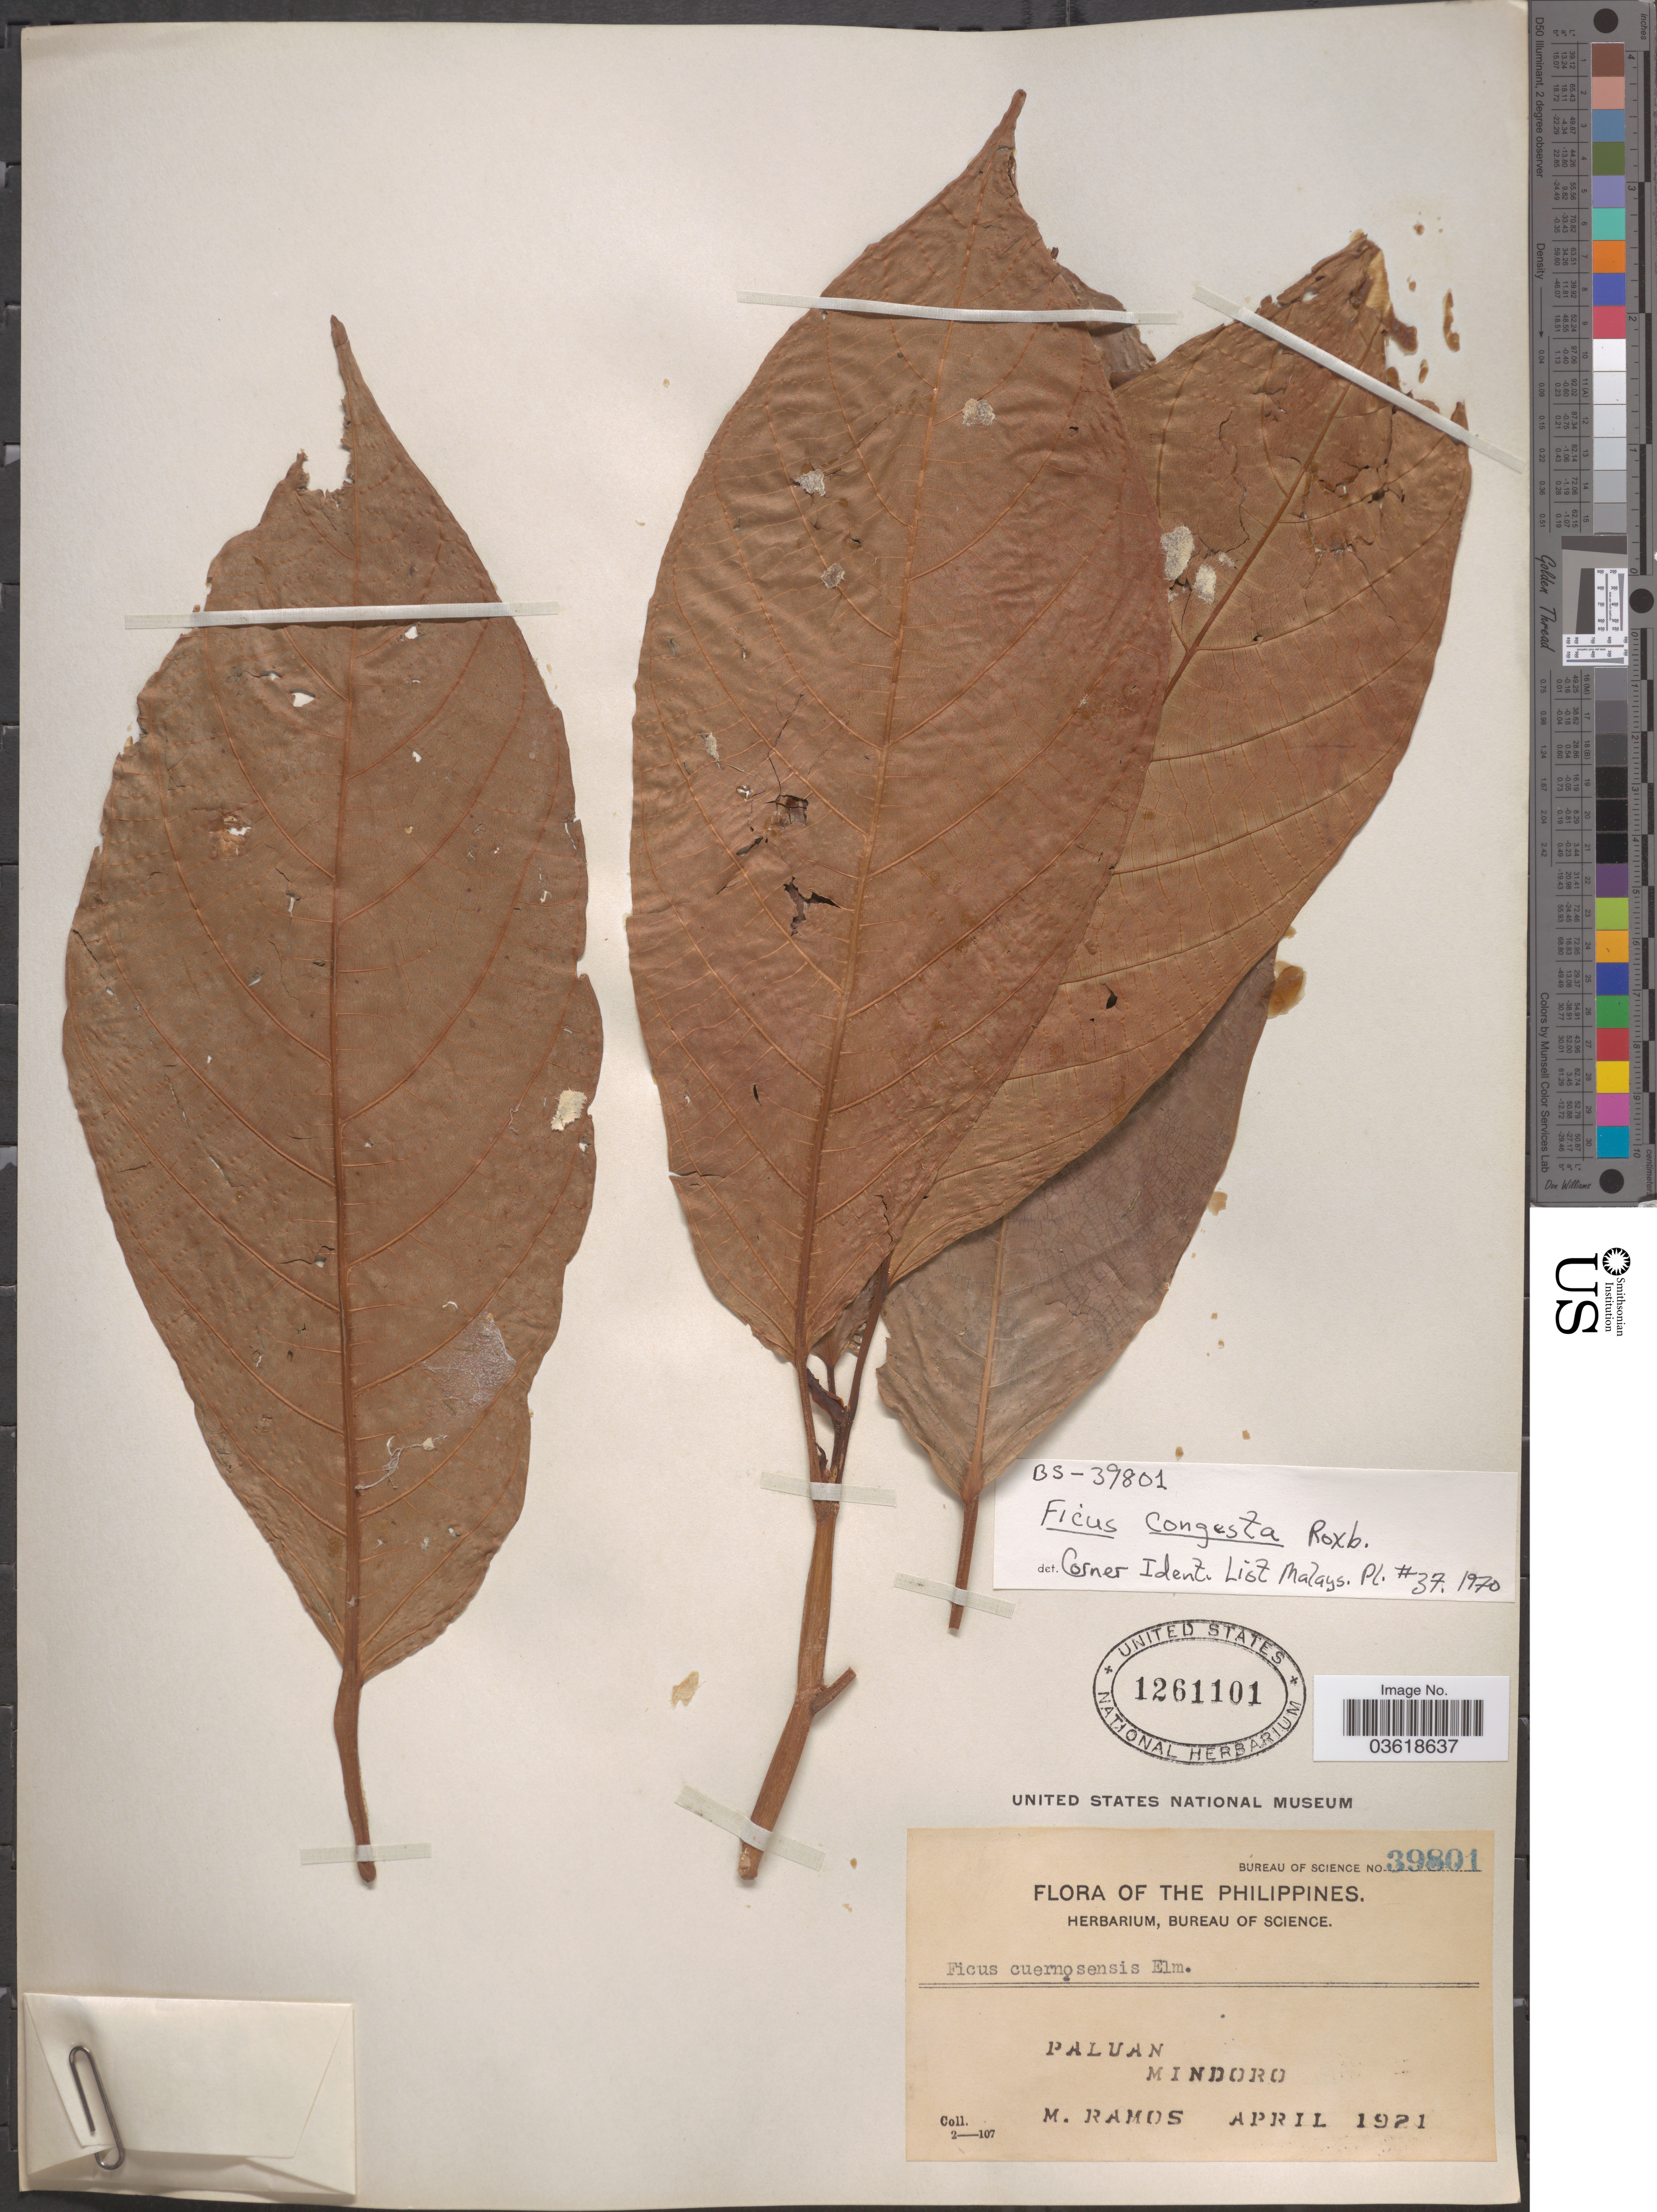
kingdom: Plantae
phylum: Tracheophyta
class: Magnoliopsida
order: Rosales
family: Moraceae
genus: Ficus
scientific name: Ficus congesta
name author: Roxb.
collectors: M. Ramos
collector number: Bureau of Science 39801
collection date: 1921-04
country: Philippines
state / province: Mimaropa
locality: Paluan. Mindoro.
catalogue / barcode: US 1261101